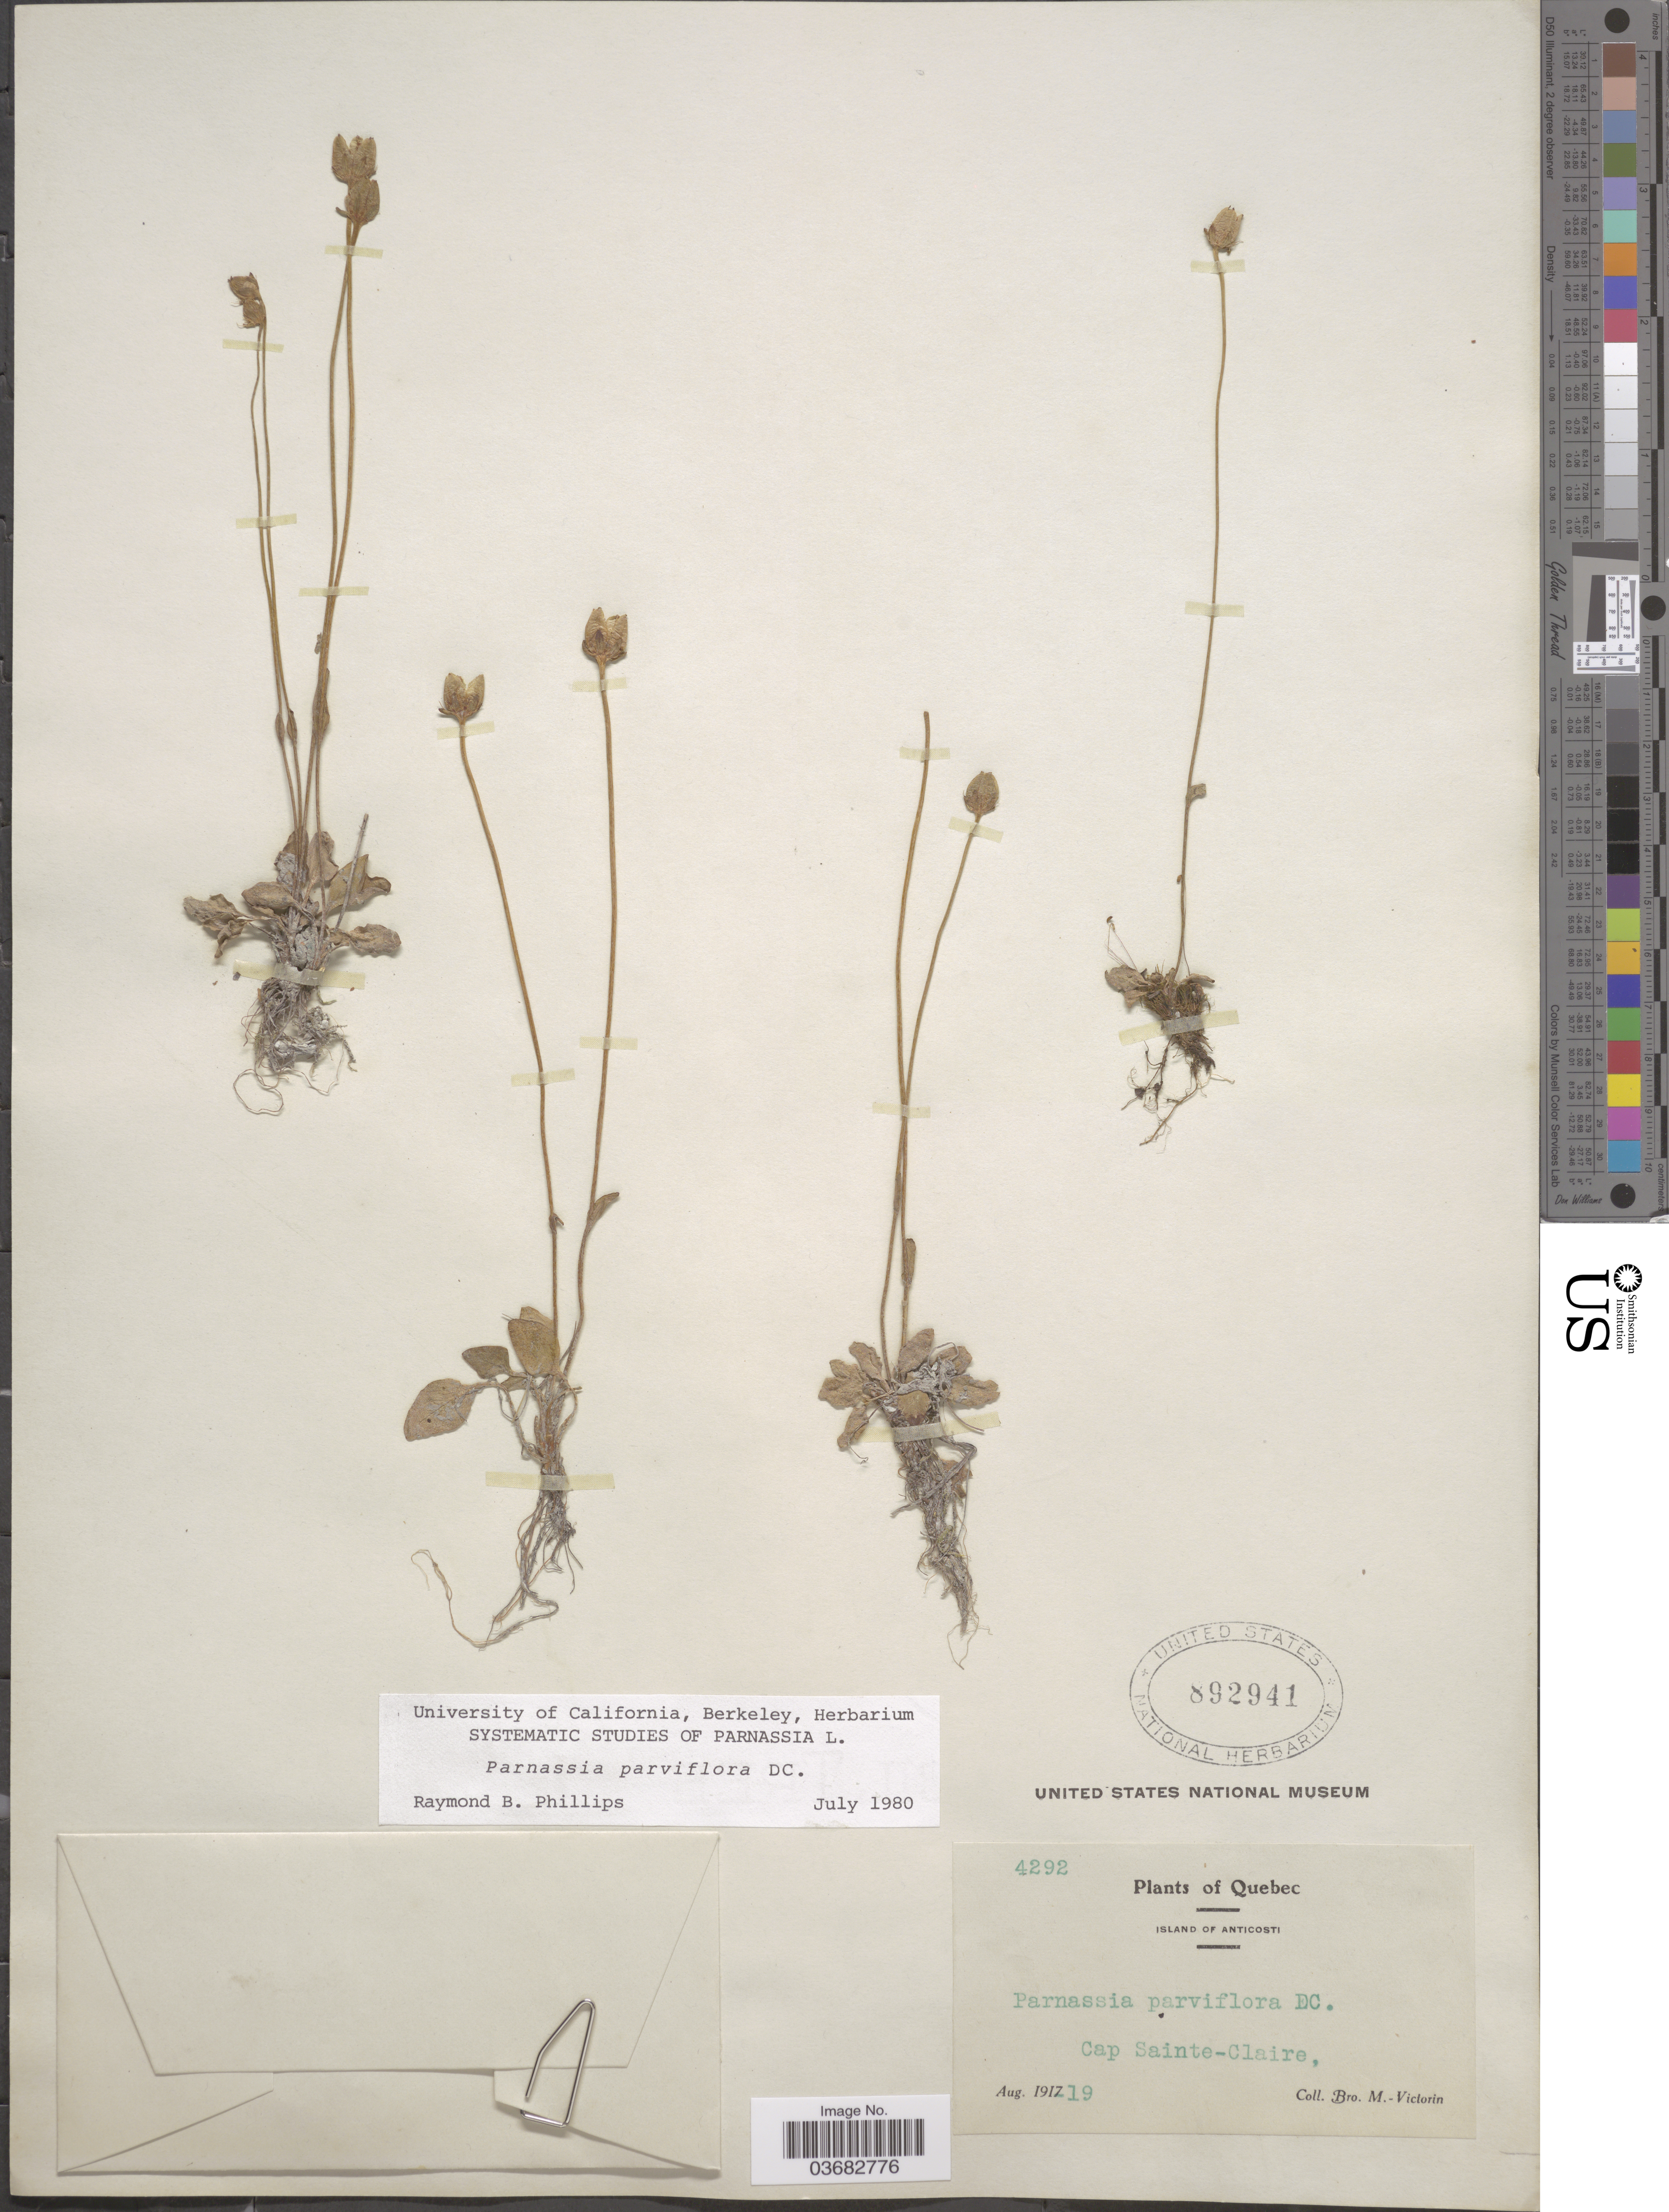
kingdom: Plantae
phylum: Tracheophyta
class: Magnoliopsida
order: Celastrales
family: Parnassiaceae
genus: Parnassia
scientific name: Parnassia parviflora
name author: DC.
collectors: Fr. Marie-Victorin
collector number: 4292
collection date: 1919-08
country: Canada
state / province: Quebec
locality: Island of Anticosti. Cap Sainte-Claire.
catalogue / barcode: US 892941